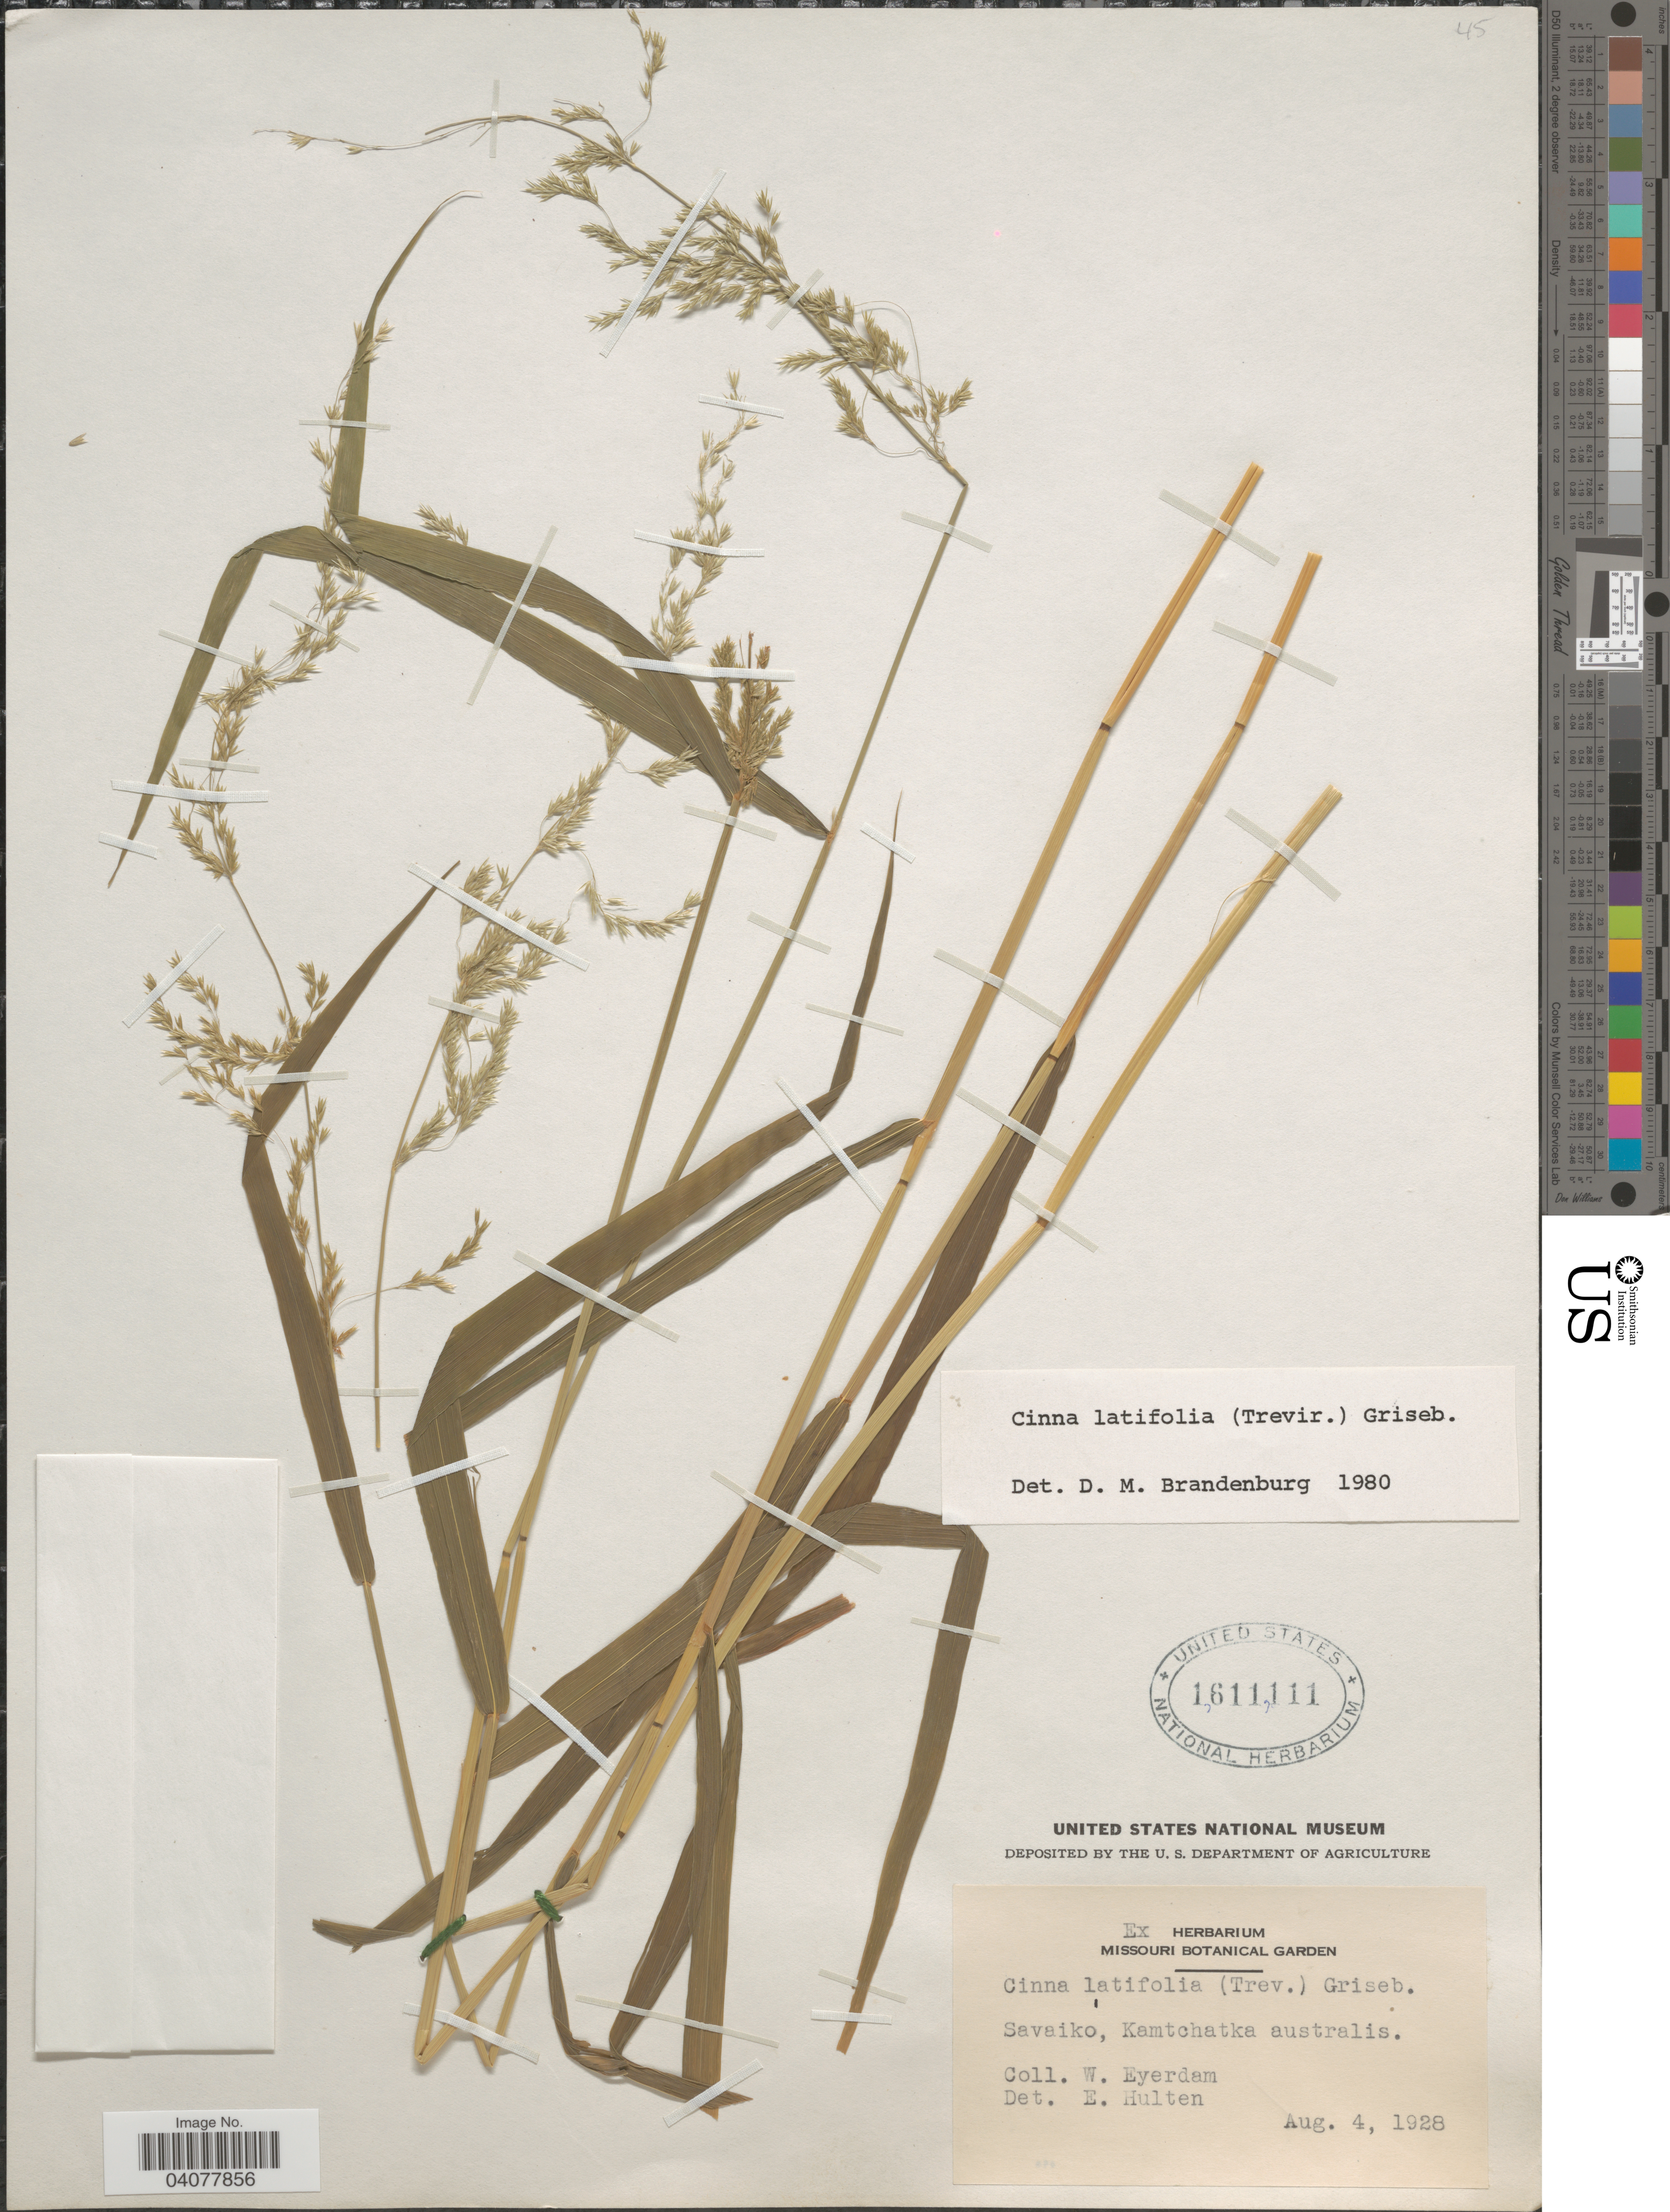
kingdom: Plantae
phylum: Tracheophyta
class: Liliopsida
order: Poales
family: Poaceae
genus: Cinna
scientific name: Cinna latifolia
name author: (Trevir. ex Goeppert) Griseb.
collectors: W. J. Eyerdam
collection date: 1928-08-04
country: Russian Federation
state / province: Kamchatka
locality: Savaiko, Kamtchatka australis.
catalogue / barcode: US 1611111